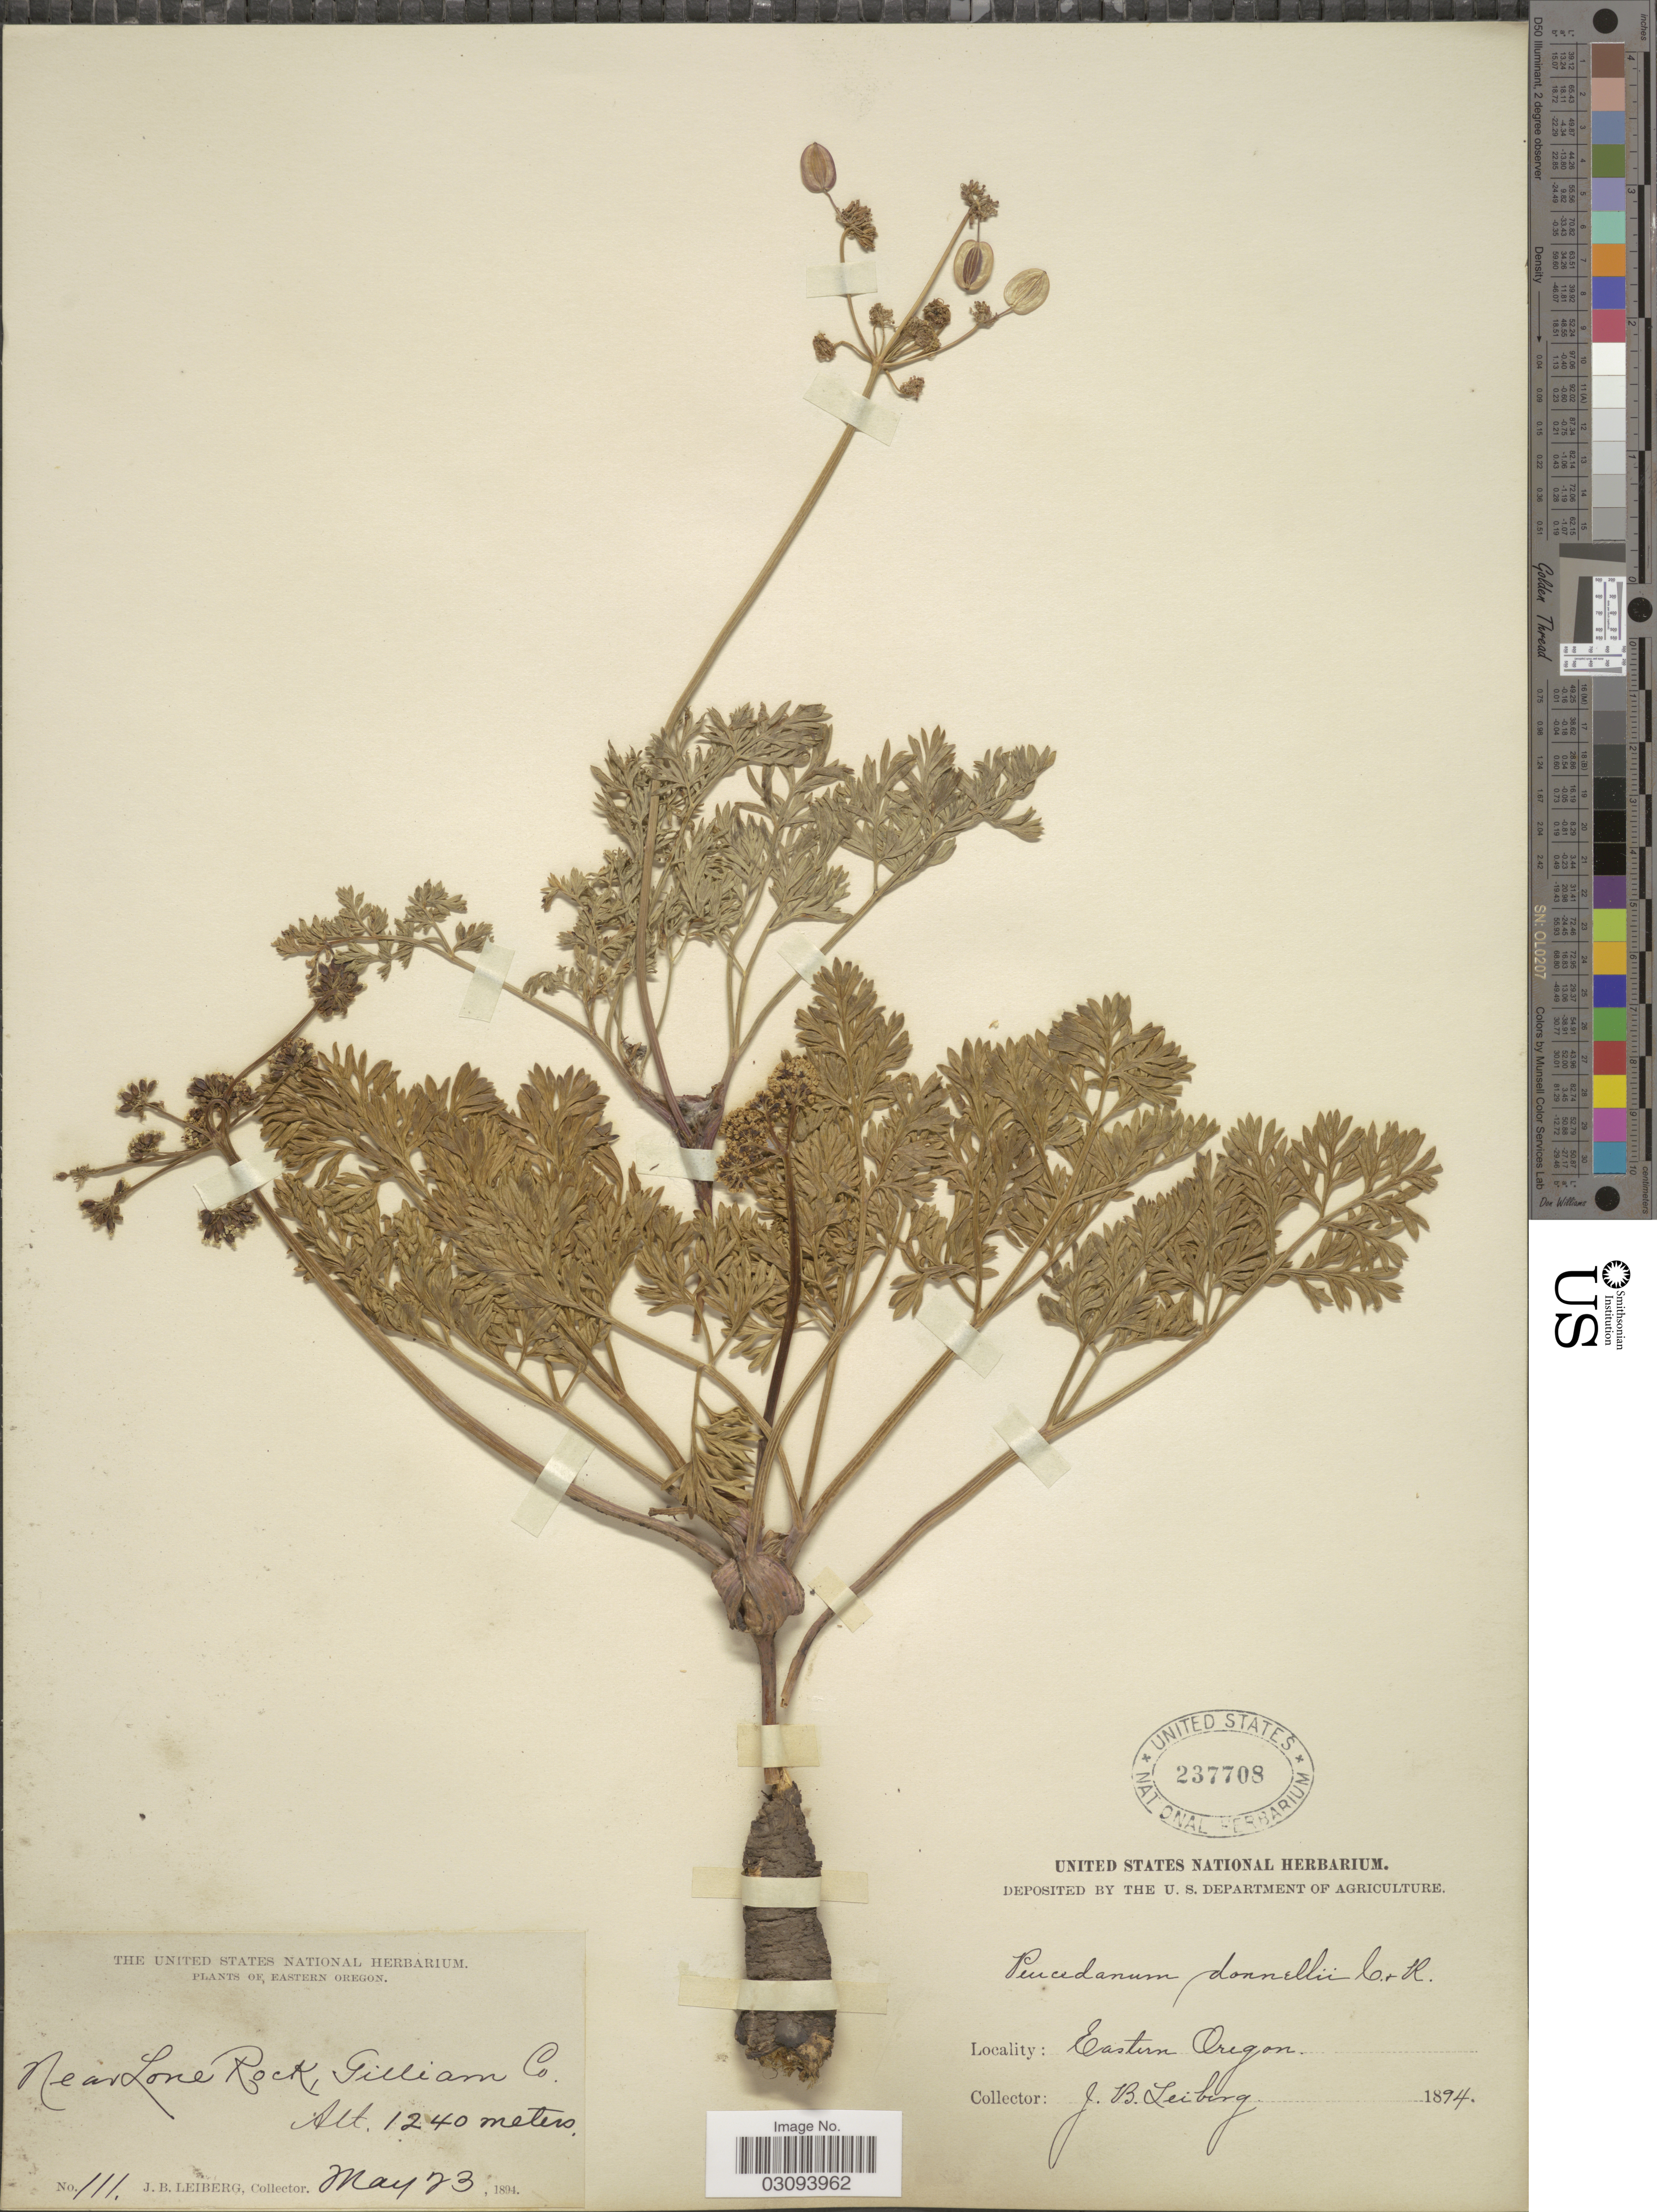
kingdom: Plantae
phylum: Tracheophyta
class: Magnoliopsida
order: Apiales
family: Apiaceae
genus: Lomatium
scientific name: Lomatium donnellii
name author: (J.M. Coult. & Rose) J.M. Coult. & Rose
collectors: J. B. Leiberg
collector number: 111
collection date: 1894-05-23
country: United States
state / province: Oregon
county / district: Gilliam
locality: Eastern Oregon. Near Lone Rock, Gilliam Co.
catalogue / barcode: US 237708